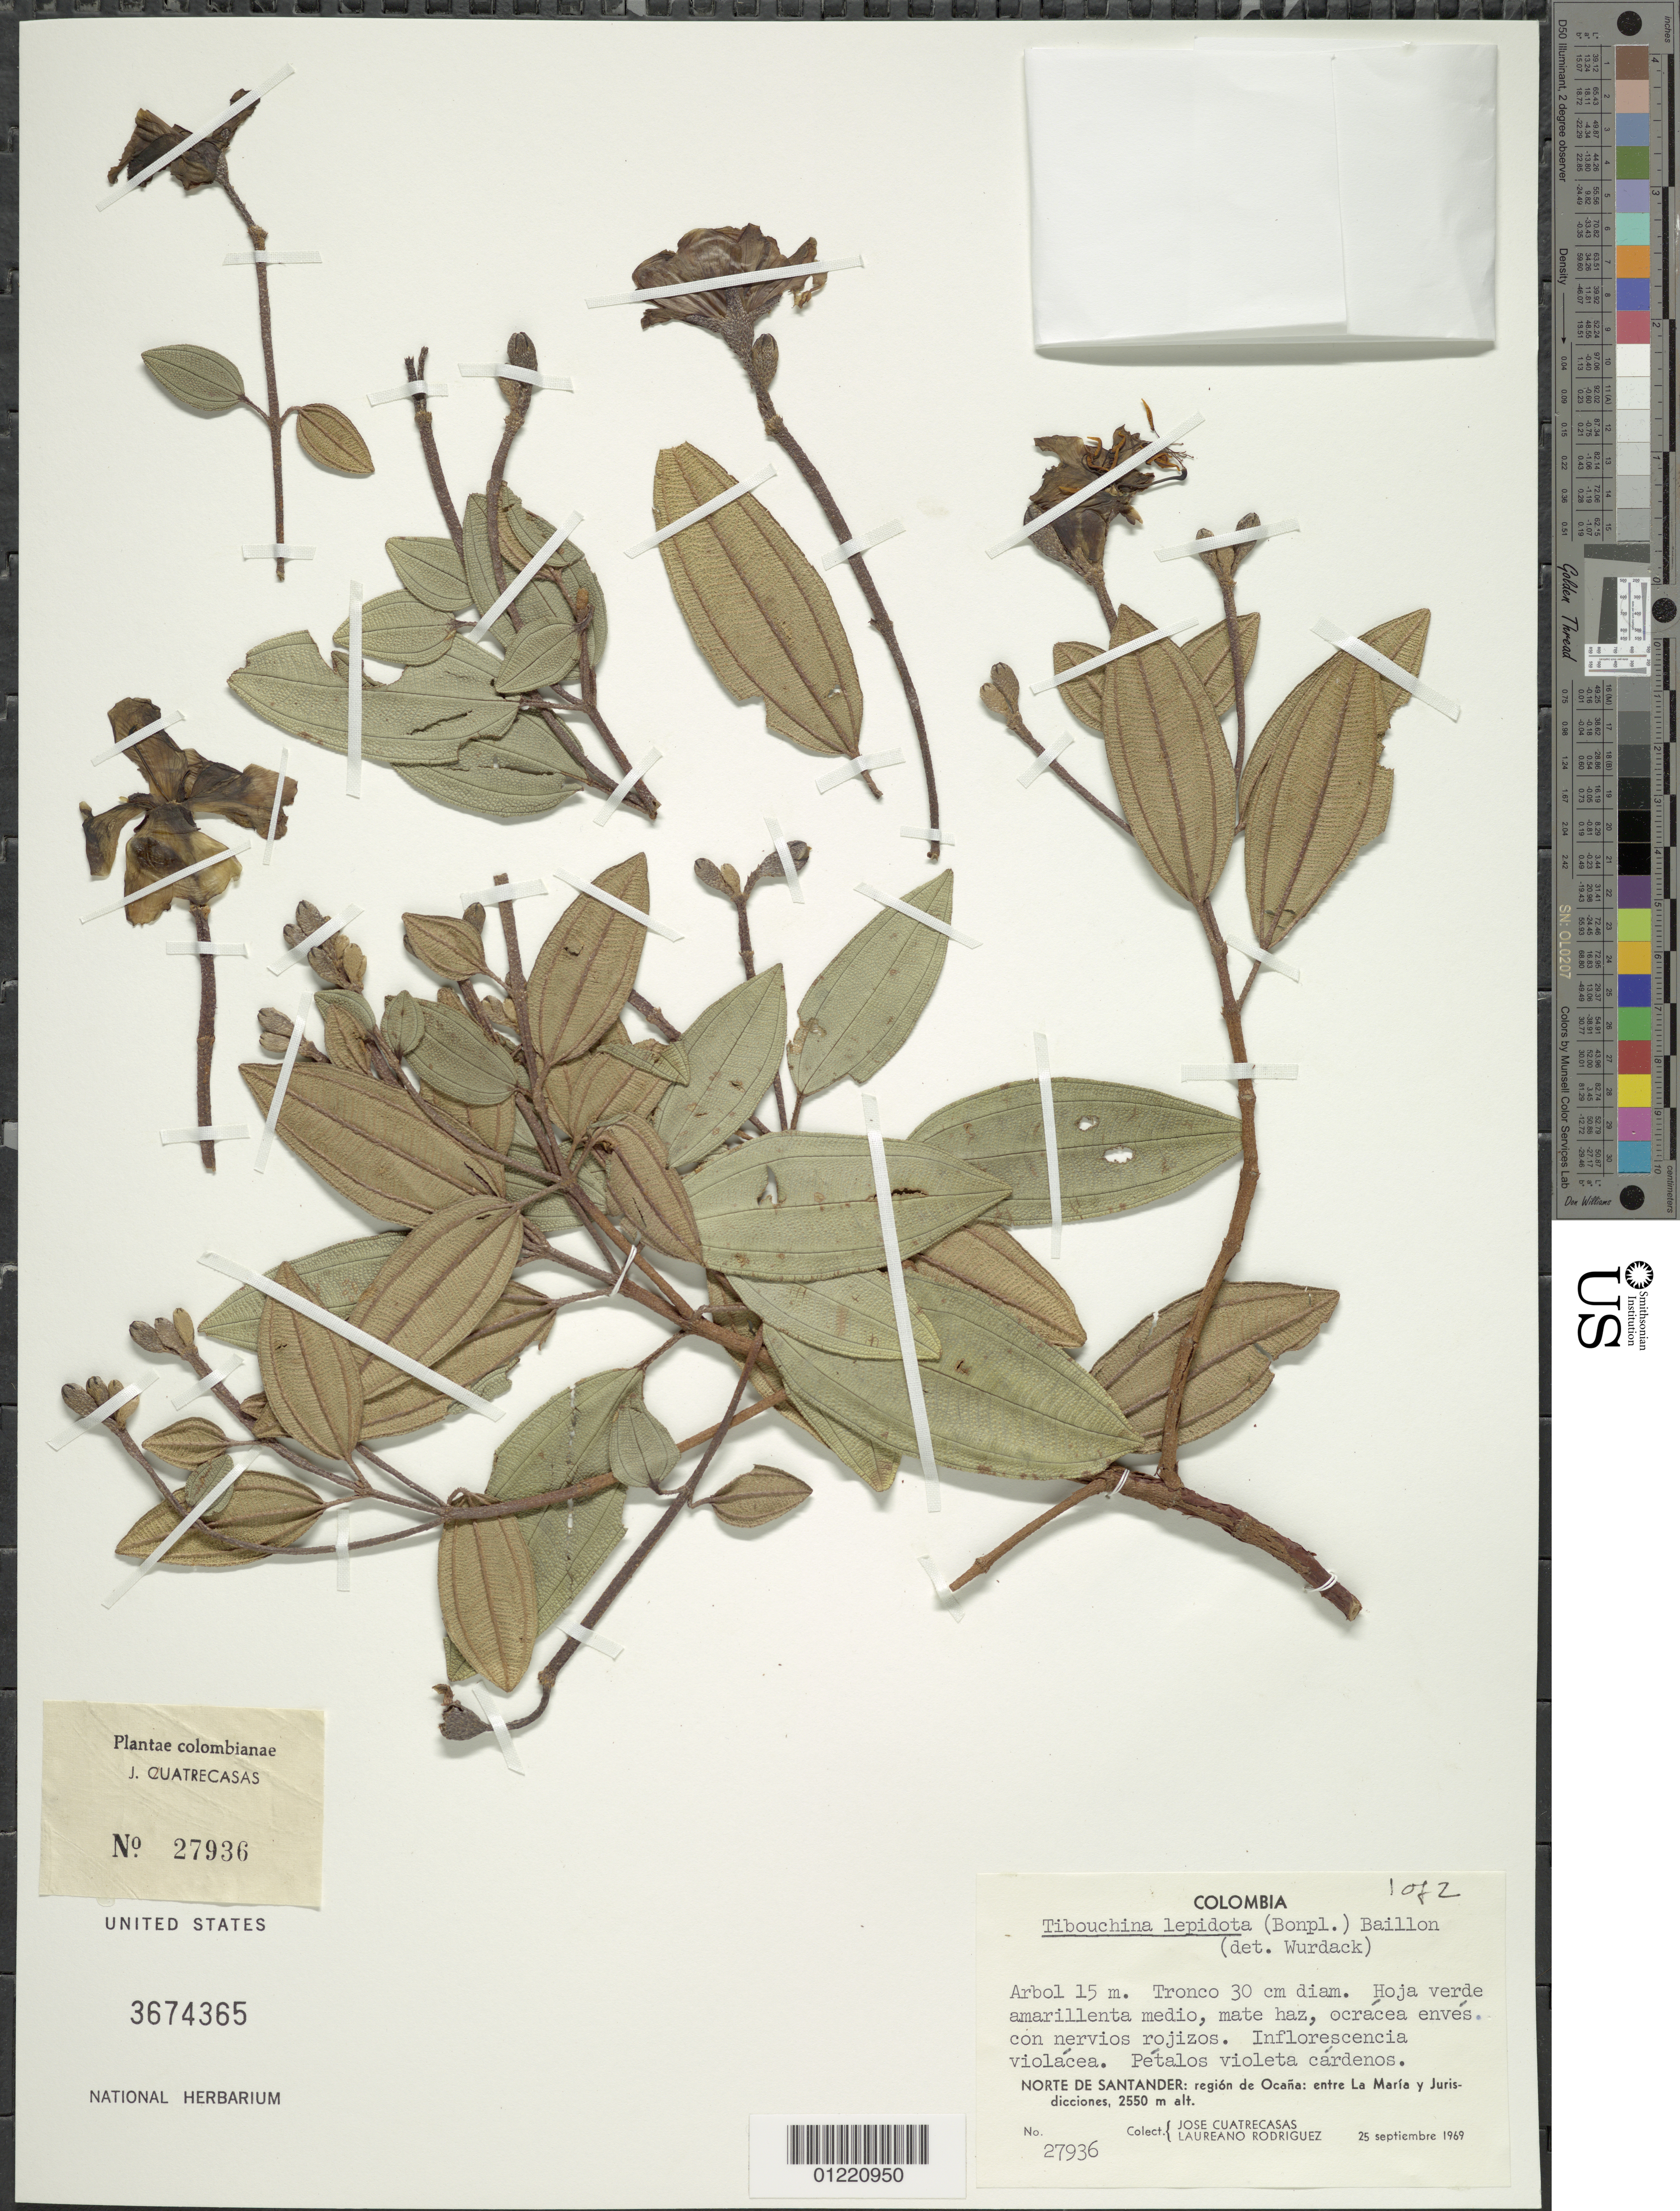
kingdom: Plantae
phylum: Tracheophyta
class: Magnoliopsida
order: Myrtales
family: Melastomataceae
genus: Andesanthus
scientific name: Andesanthus lepidotus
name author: (Humb. & Bonpl.) P.J.F. Guim. & Michelang.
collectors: J. Cuatrecasas & L. Rodriguez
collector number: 27936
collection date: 1969-09-25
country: Colombia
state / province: Norte de Santander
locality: región de Ocaña, entre la María y Jurisdicciones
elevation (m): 2550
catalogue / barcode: US 3674365